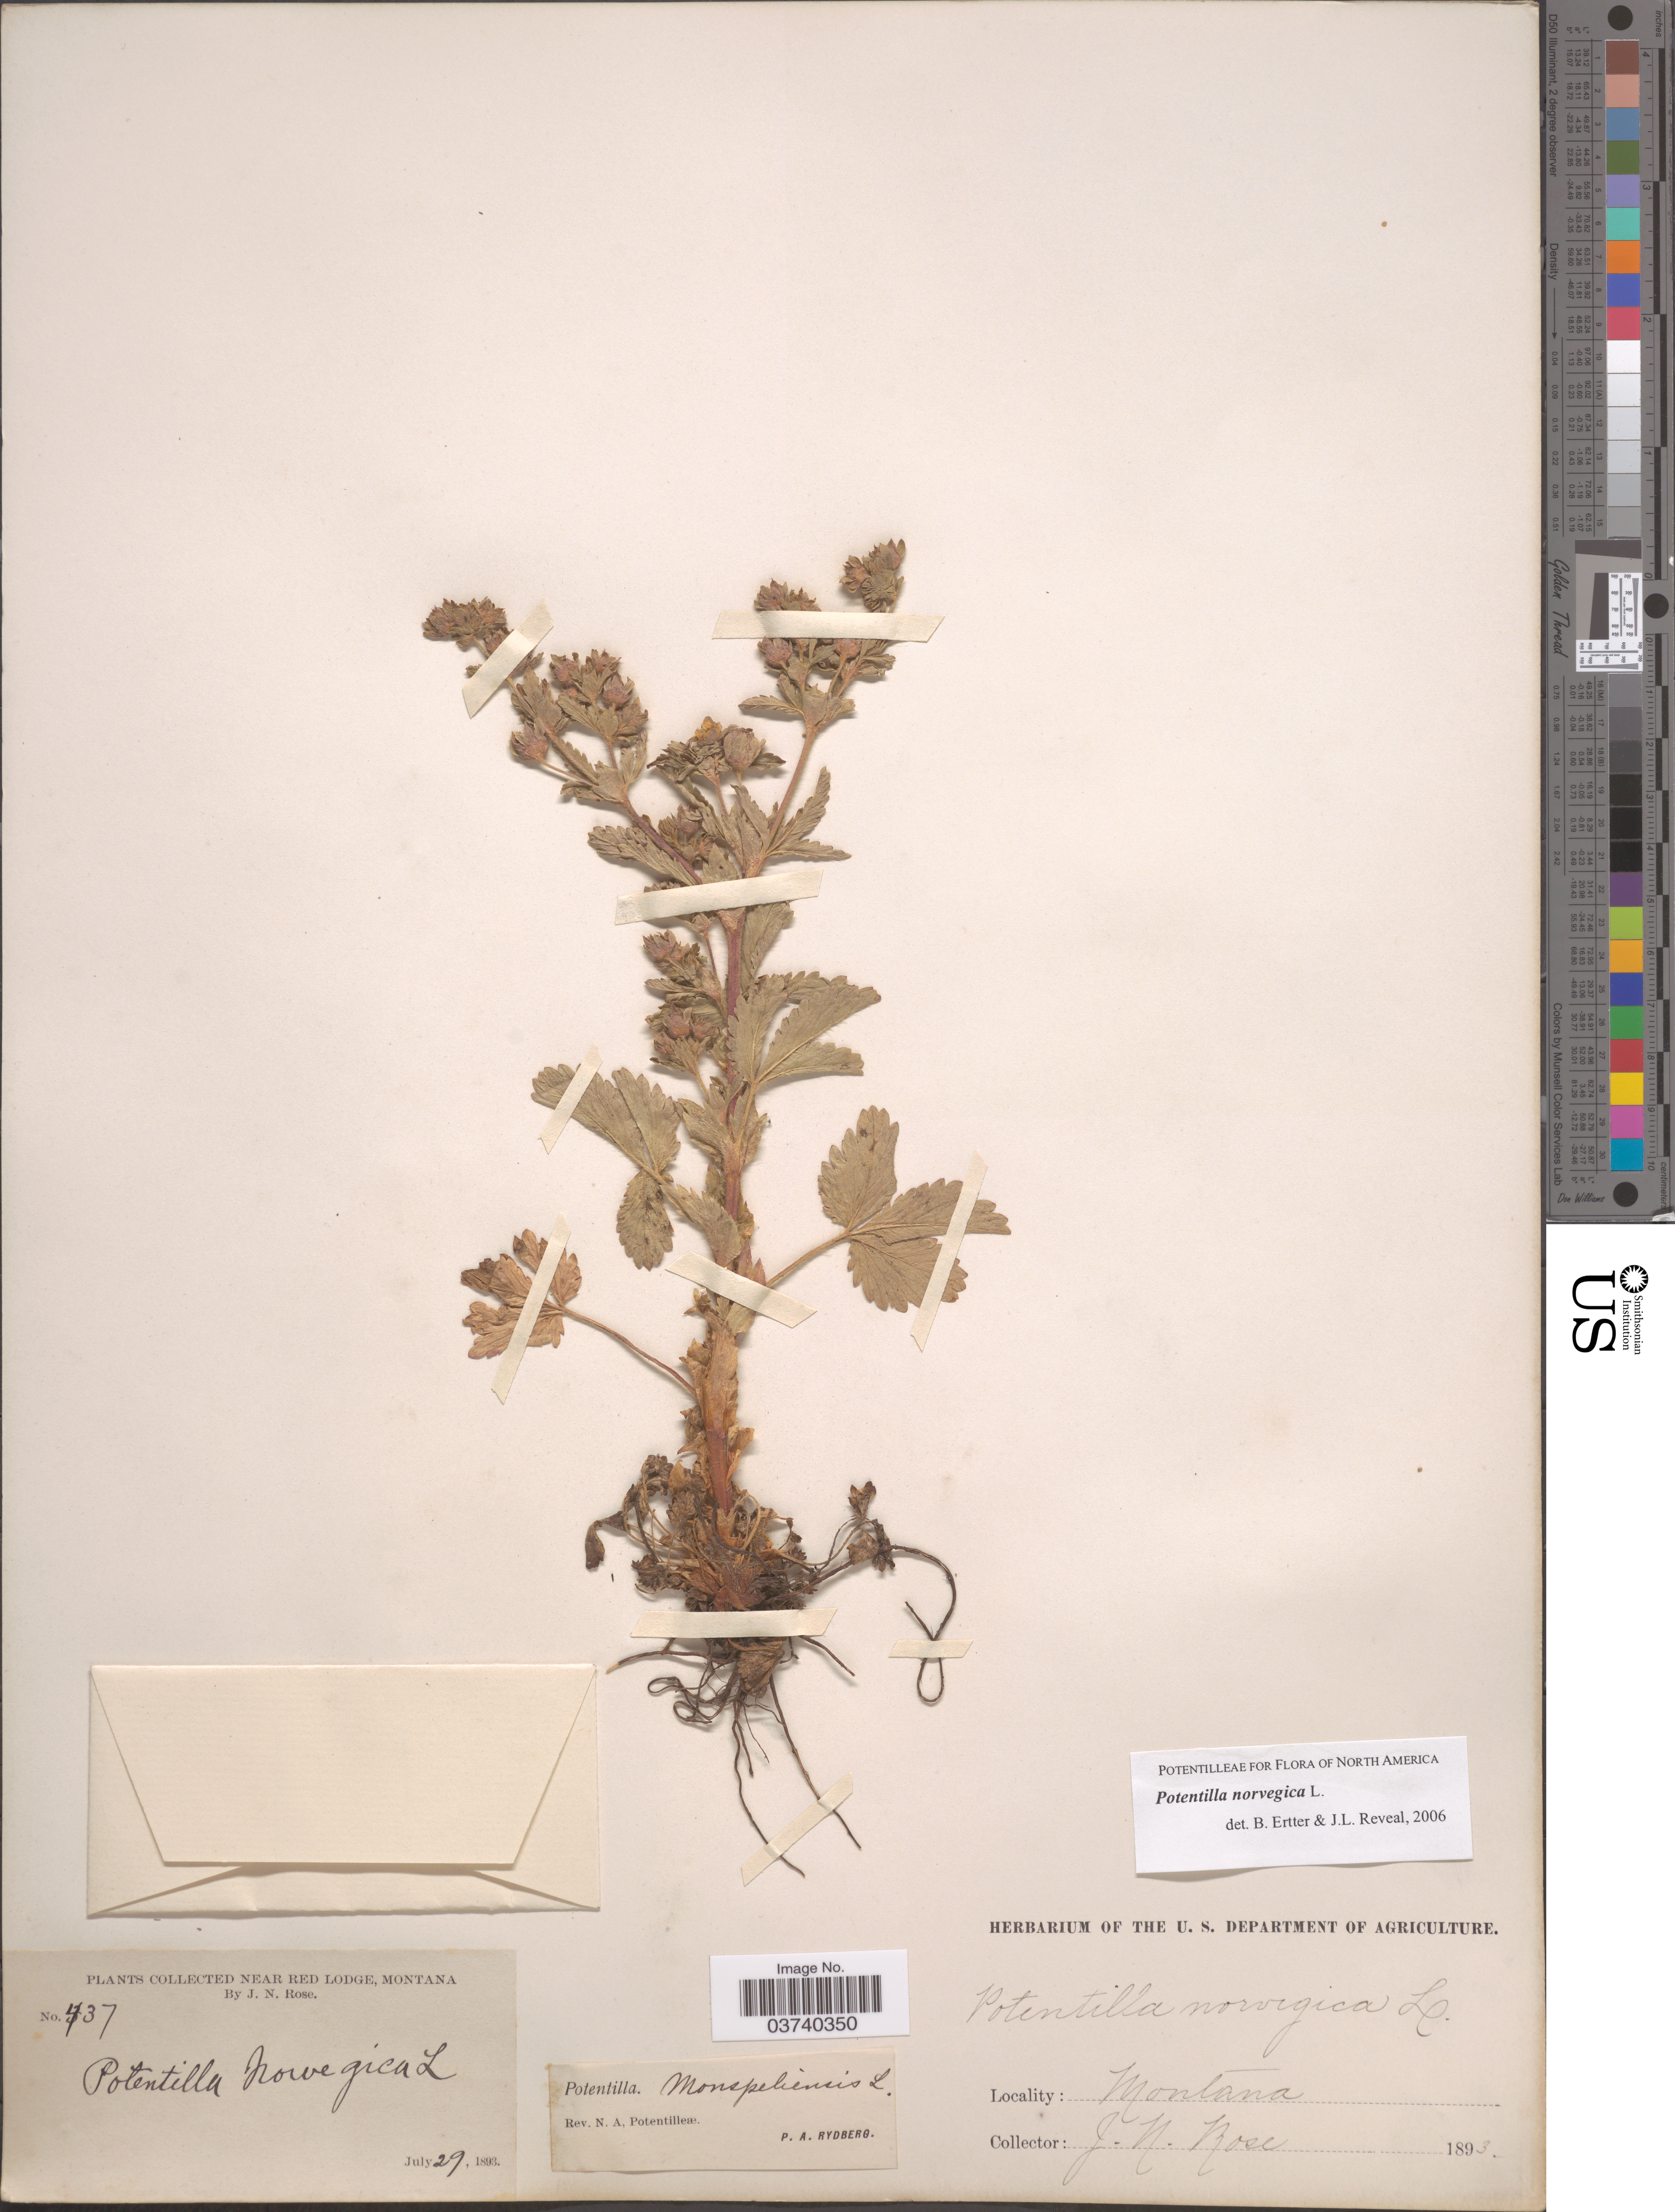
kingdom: Plantae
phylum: Tracheophyta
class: Magnoliopsida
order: Rosales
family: Rosaceae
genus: Potentilla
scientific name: Potentilla norvegica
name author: L.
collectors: J. N. Rose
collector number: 437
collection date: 1893-07-29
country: United States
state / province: Montana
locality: Near Red Lodge.